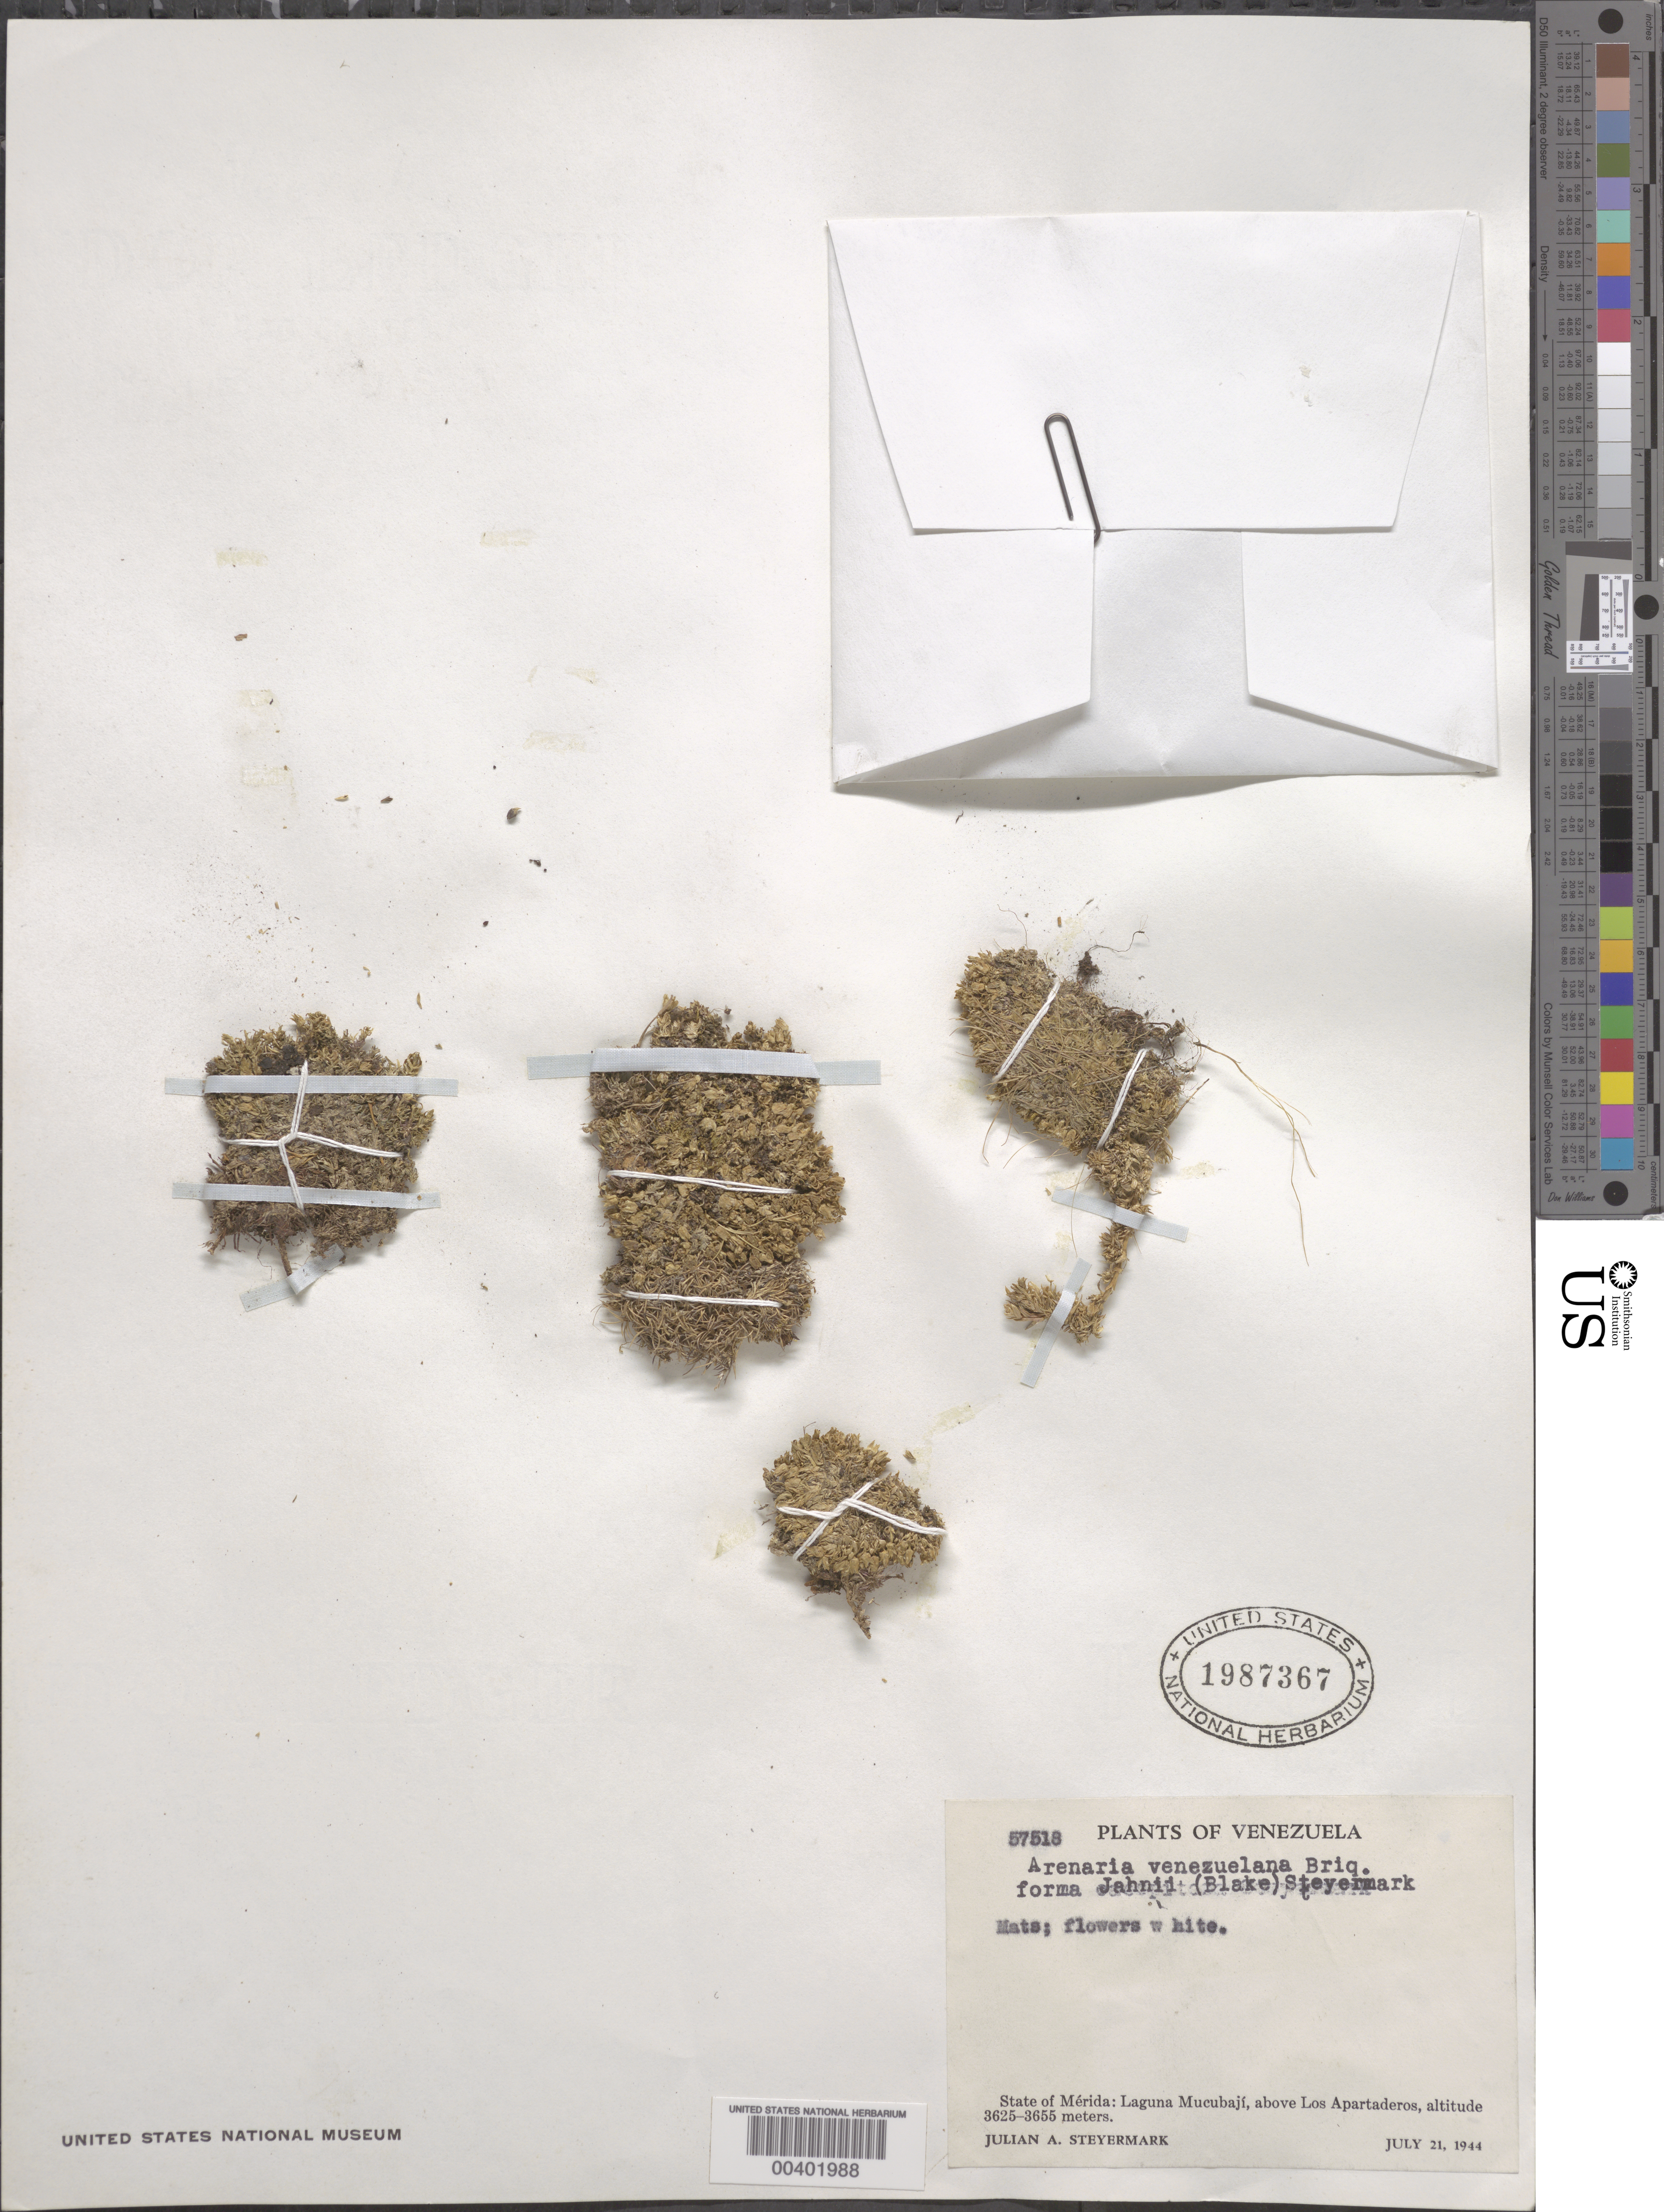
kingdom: Plantae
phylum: Tracheophyta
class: Magnoliopsida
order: Caryophyllales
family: Caryophyllaceae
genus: Arenaria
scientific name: Arenaria venezuelana f. jahnii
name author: (S.F. Blake) Steyerm.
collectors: J. Steyermark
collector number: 57518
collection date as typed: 21 Jul 1944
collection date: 1944-07-21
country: Venezuela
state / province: Mérida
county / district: Rangel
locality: Laguna Mucubají, above Apartaderos. Mucubaji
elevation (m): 3625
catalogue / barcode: US 1987367